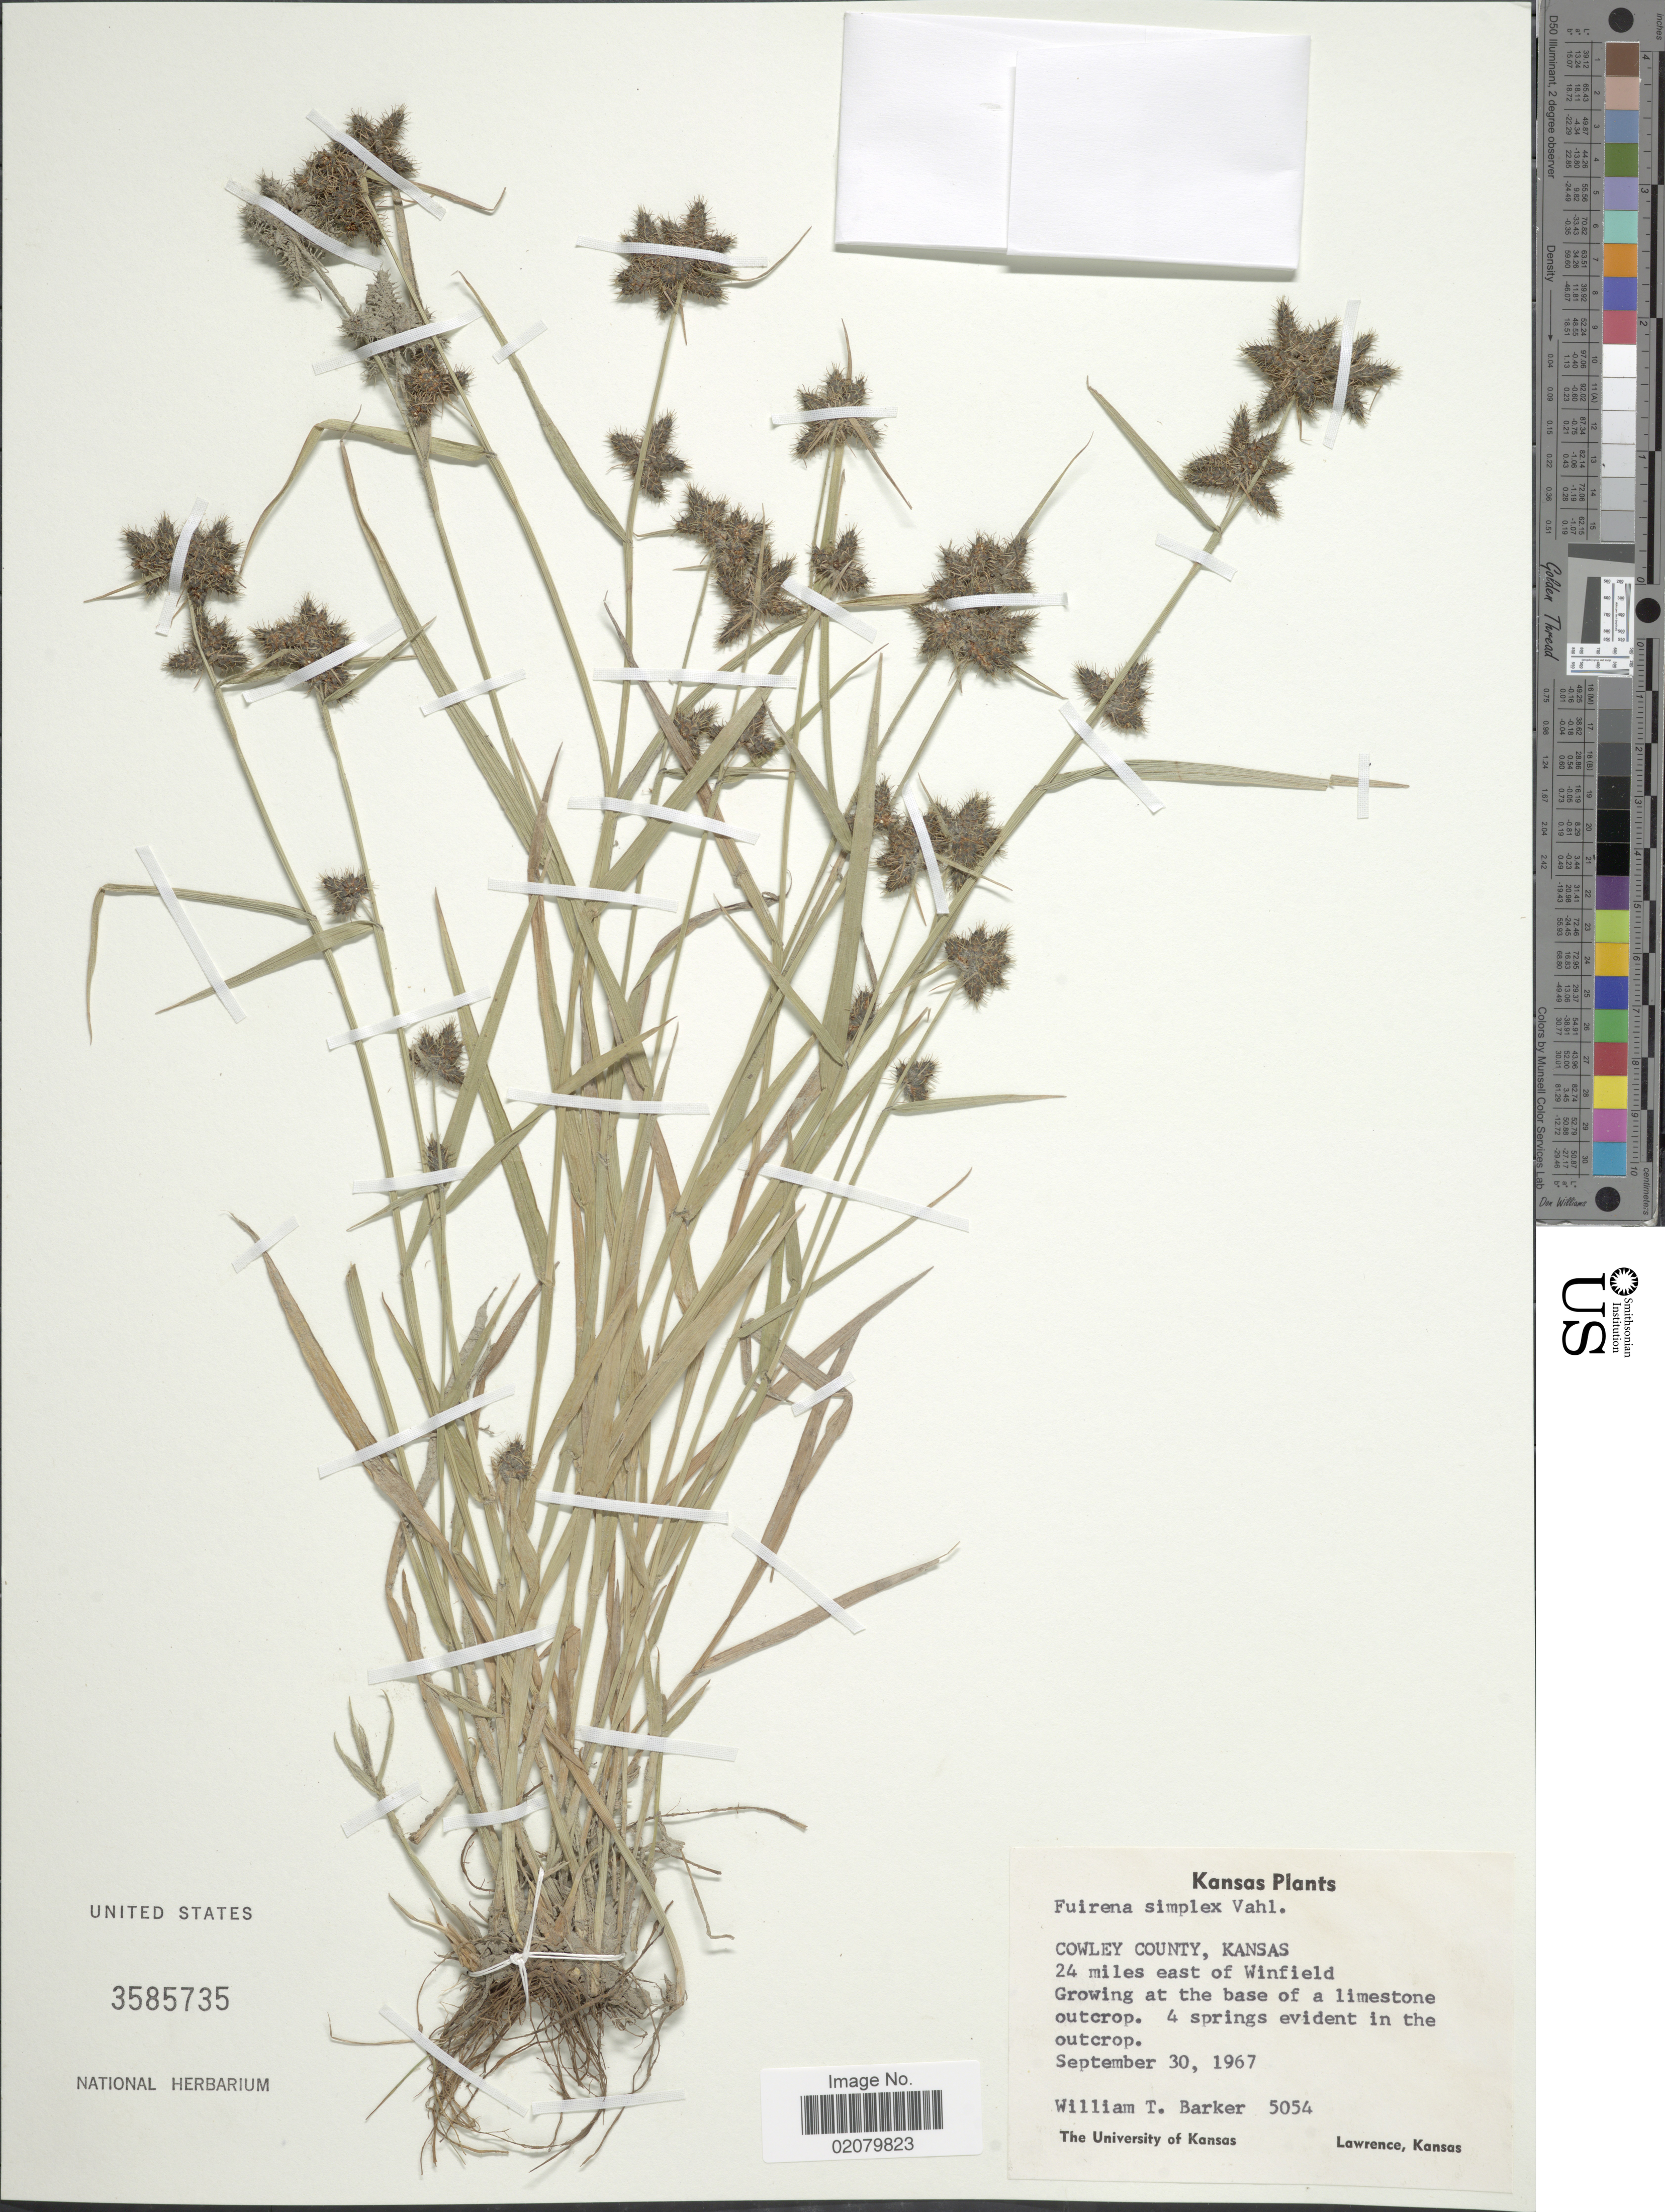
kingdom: Plantae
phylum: Tracheophyta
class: Liliopsida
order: Poales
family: Cyperaceae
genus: Fuirena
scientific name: Fuirena simplex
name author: Vahl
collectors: W. R. Barker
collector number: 5054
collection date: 1967-09-30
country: United States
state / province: Kansas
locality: Cowley County, 24 miles east of Winfield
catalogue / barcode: US 3585735